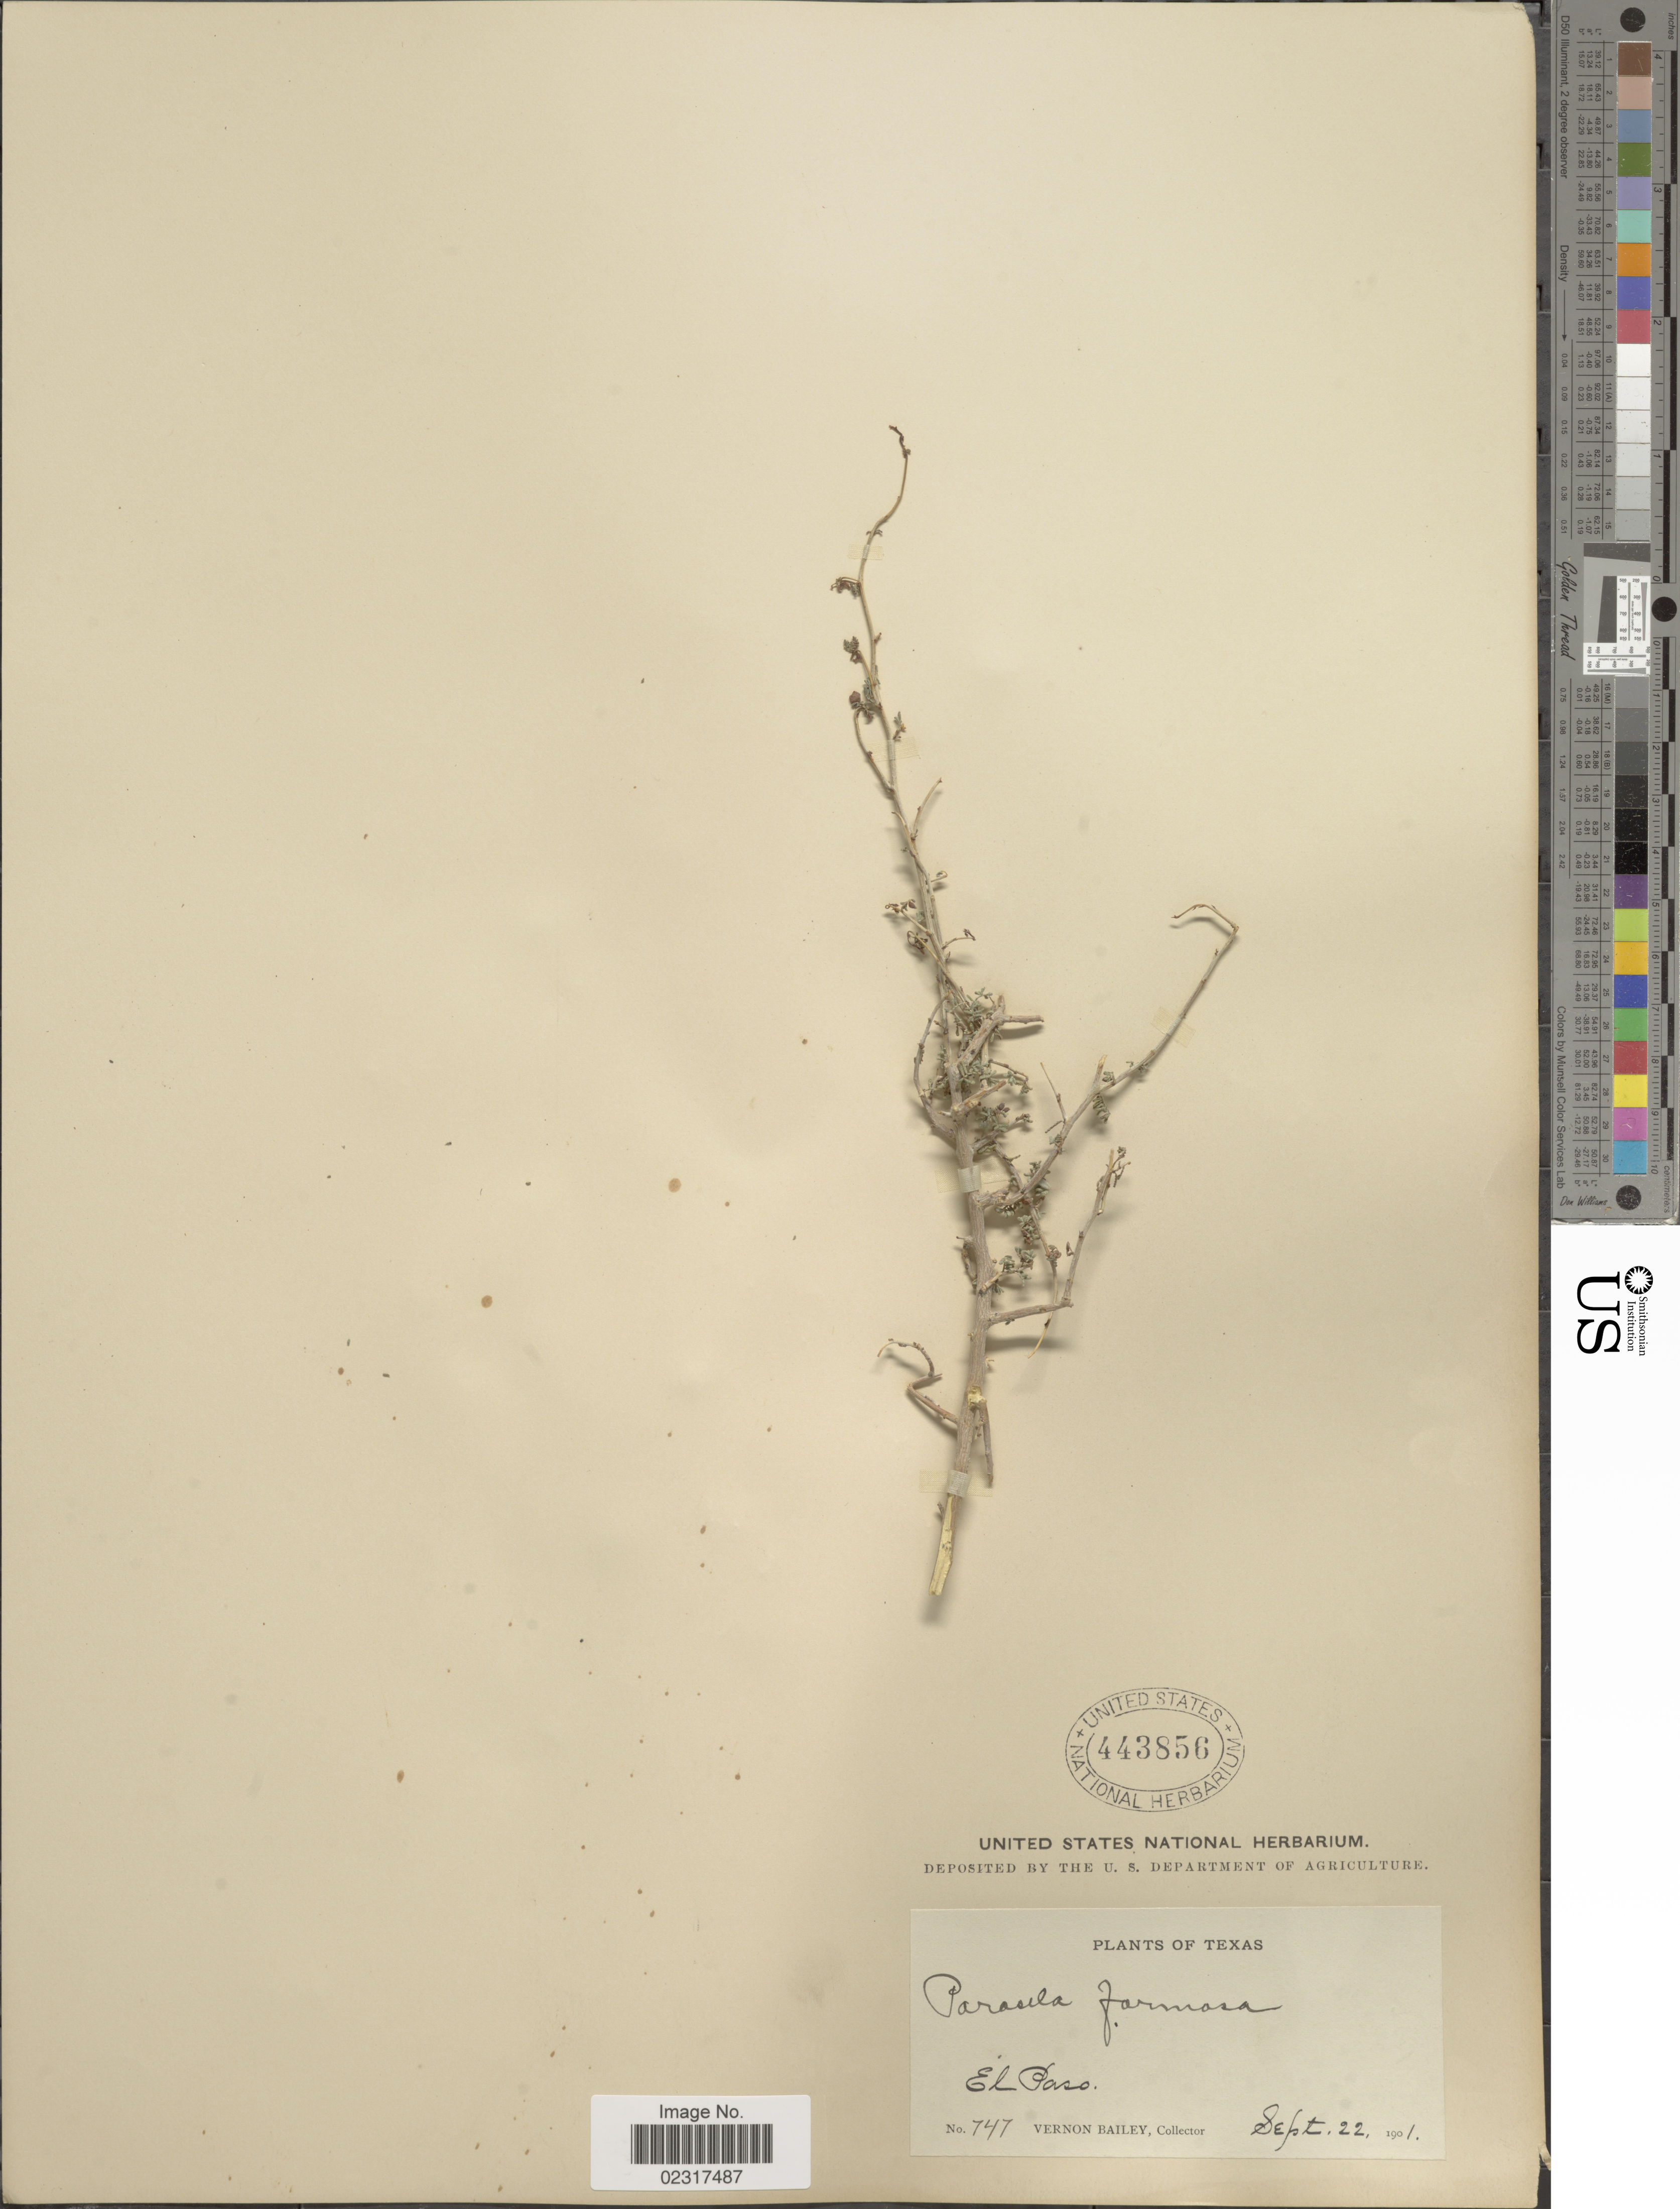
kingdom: Plantae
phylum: Tracheophyta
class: Magnoliopsida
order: Fabales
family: Fabaceae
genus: Dalea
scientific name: Dalea formosa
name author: Torr.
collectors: V. O. Bailey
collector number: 747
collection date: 1901-09-22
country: United States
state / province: Texas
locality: El Paso.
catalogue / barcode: US 443856